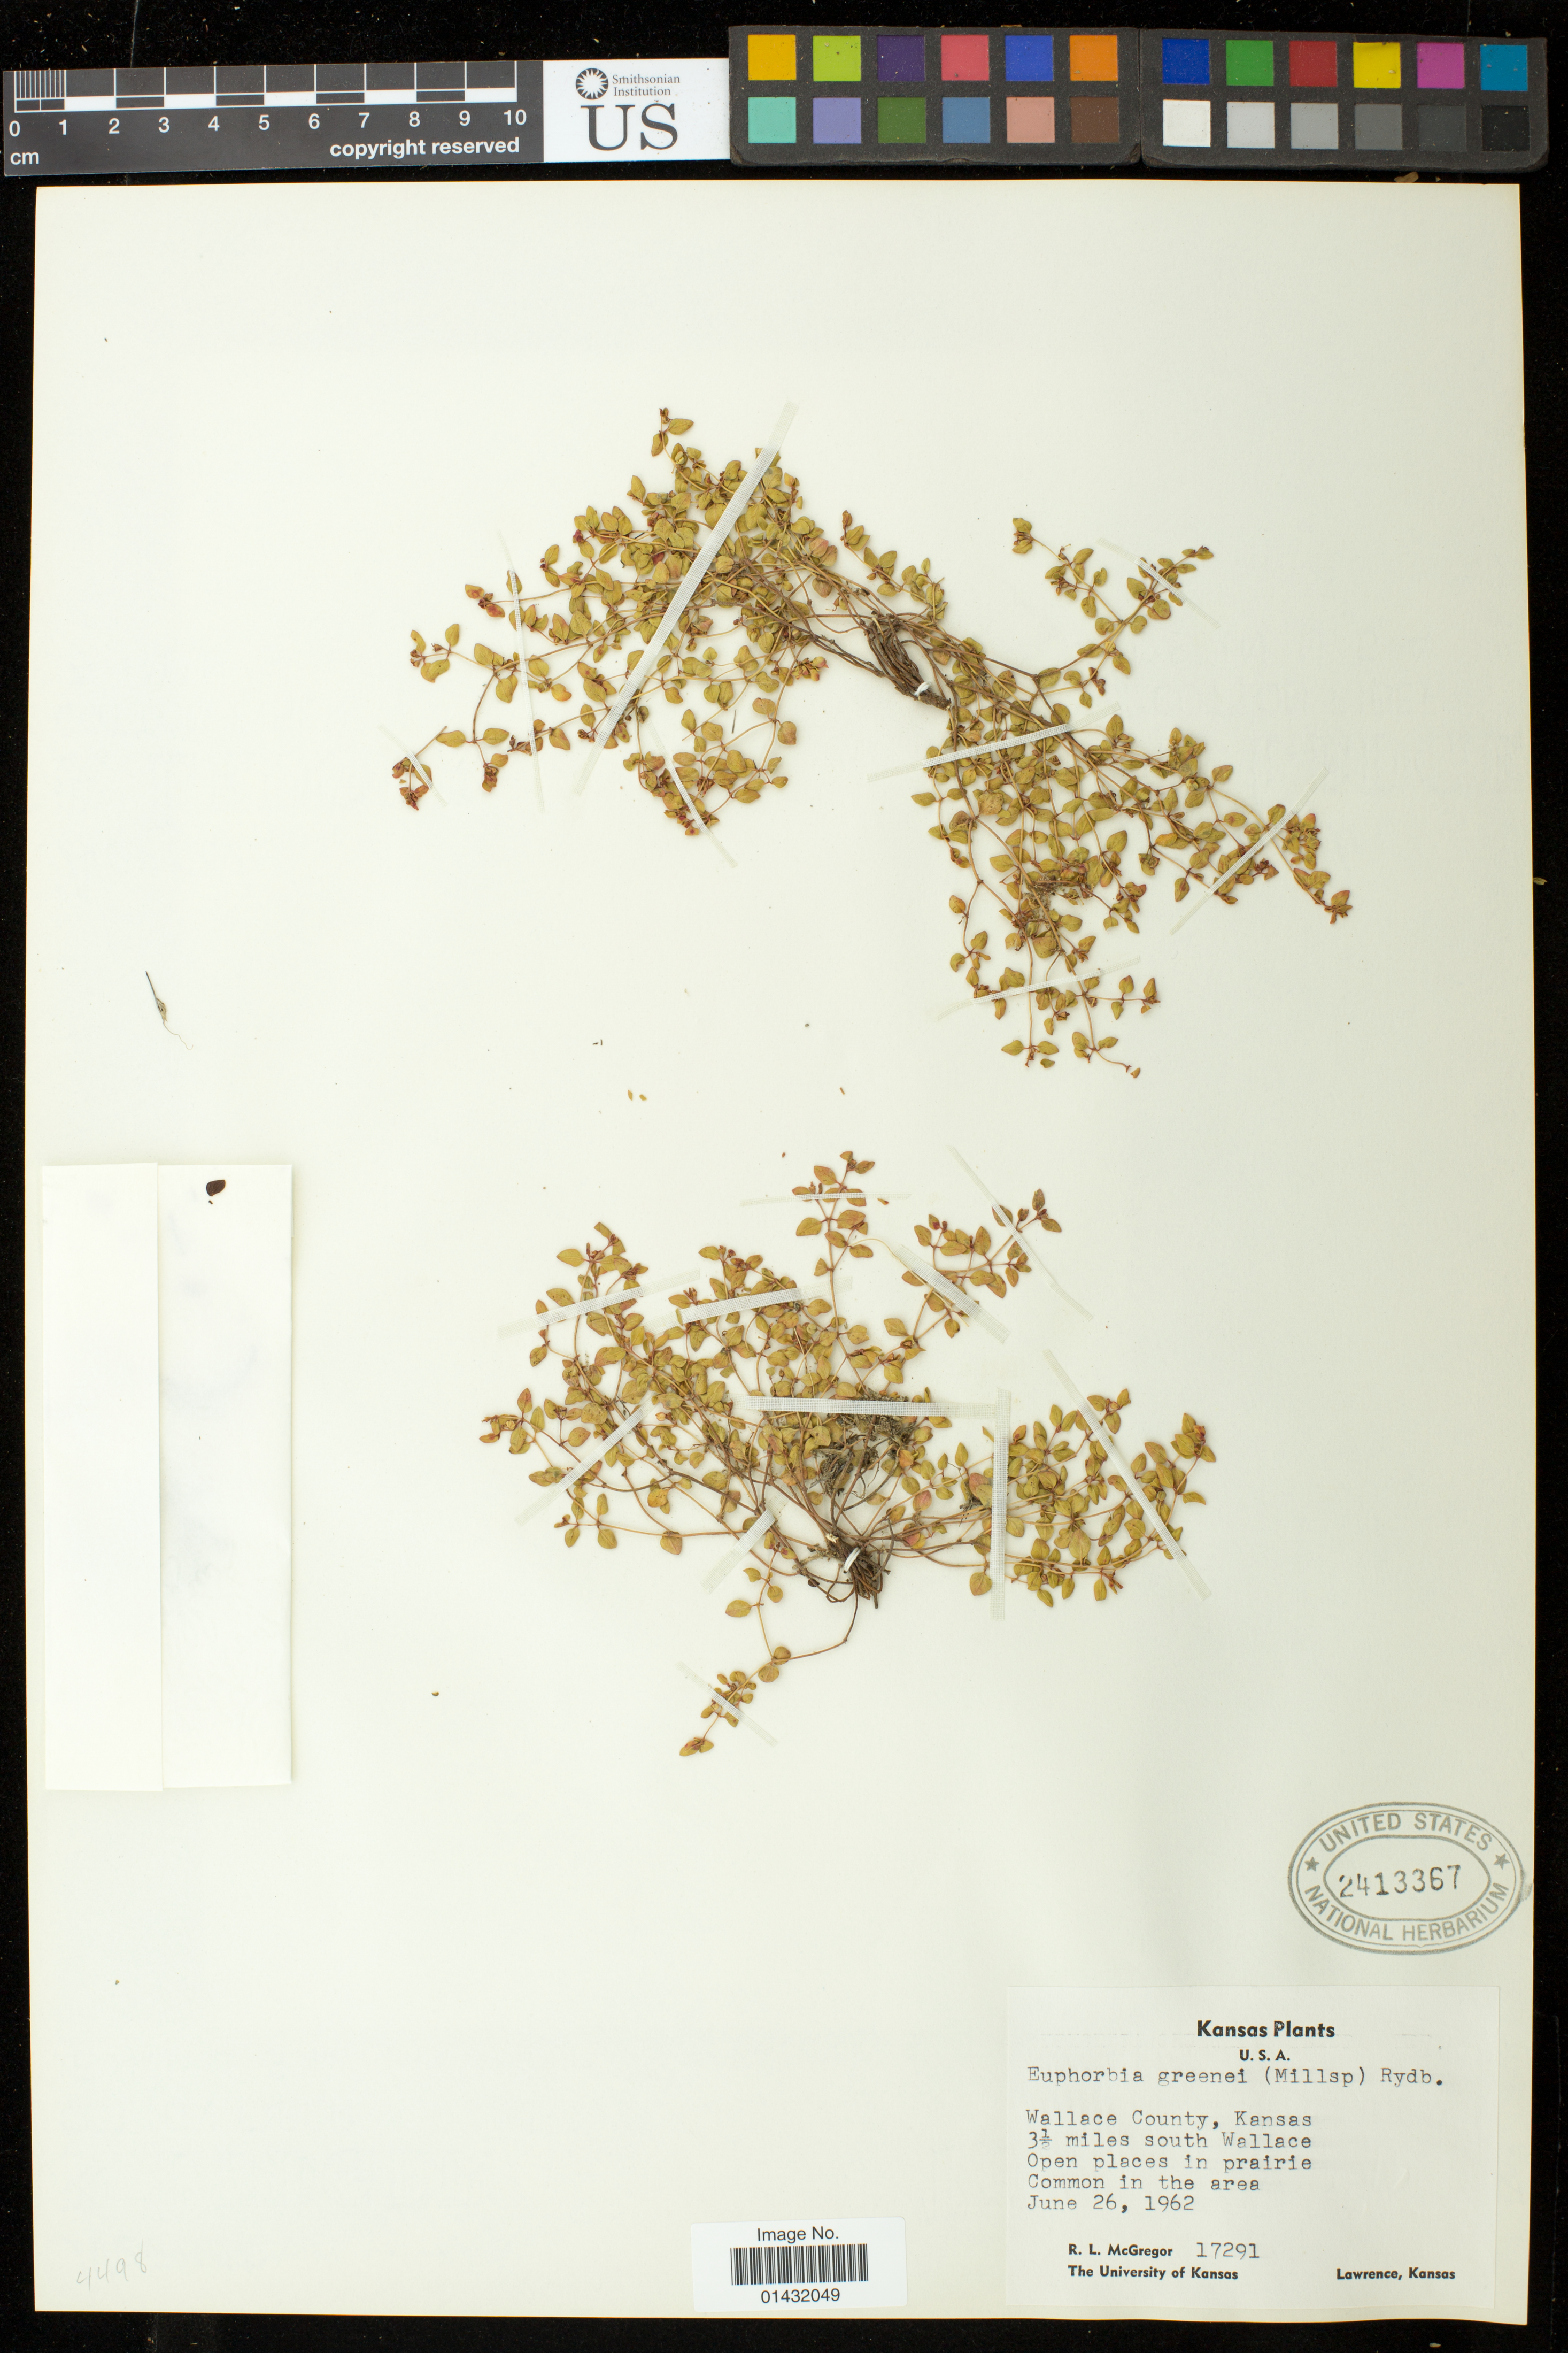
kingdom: Plantae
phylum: Tracheophyta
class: Magnoliopsida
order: Malpighiales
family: Euphorbiaceae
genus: Euphorbia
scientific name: Euphorbia fendleri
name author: Torr. & A. Gray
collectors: R. McGregor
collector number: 17291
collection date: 1962-06-26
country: United States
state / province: Kansas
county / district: Wallace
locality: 3 1/2 miles south Wallace. Open places in prairie.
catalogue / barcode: US 2413367